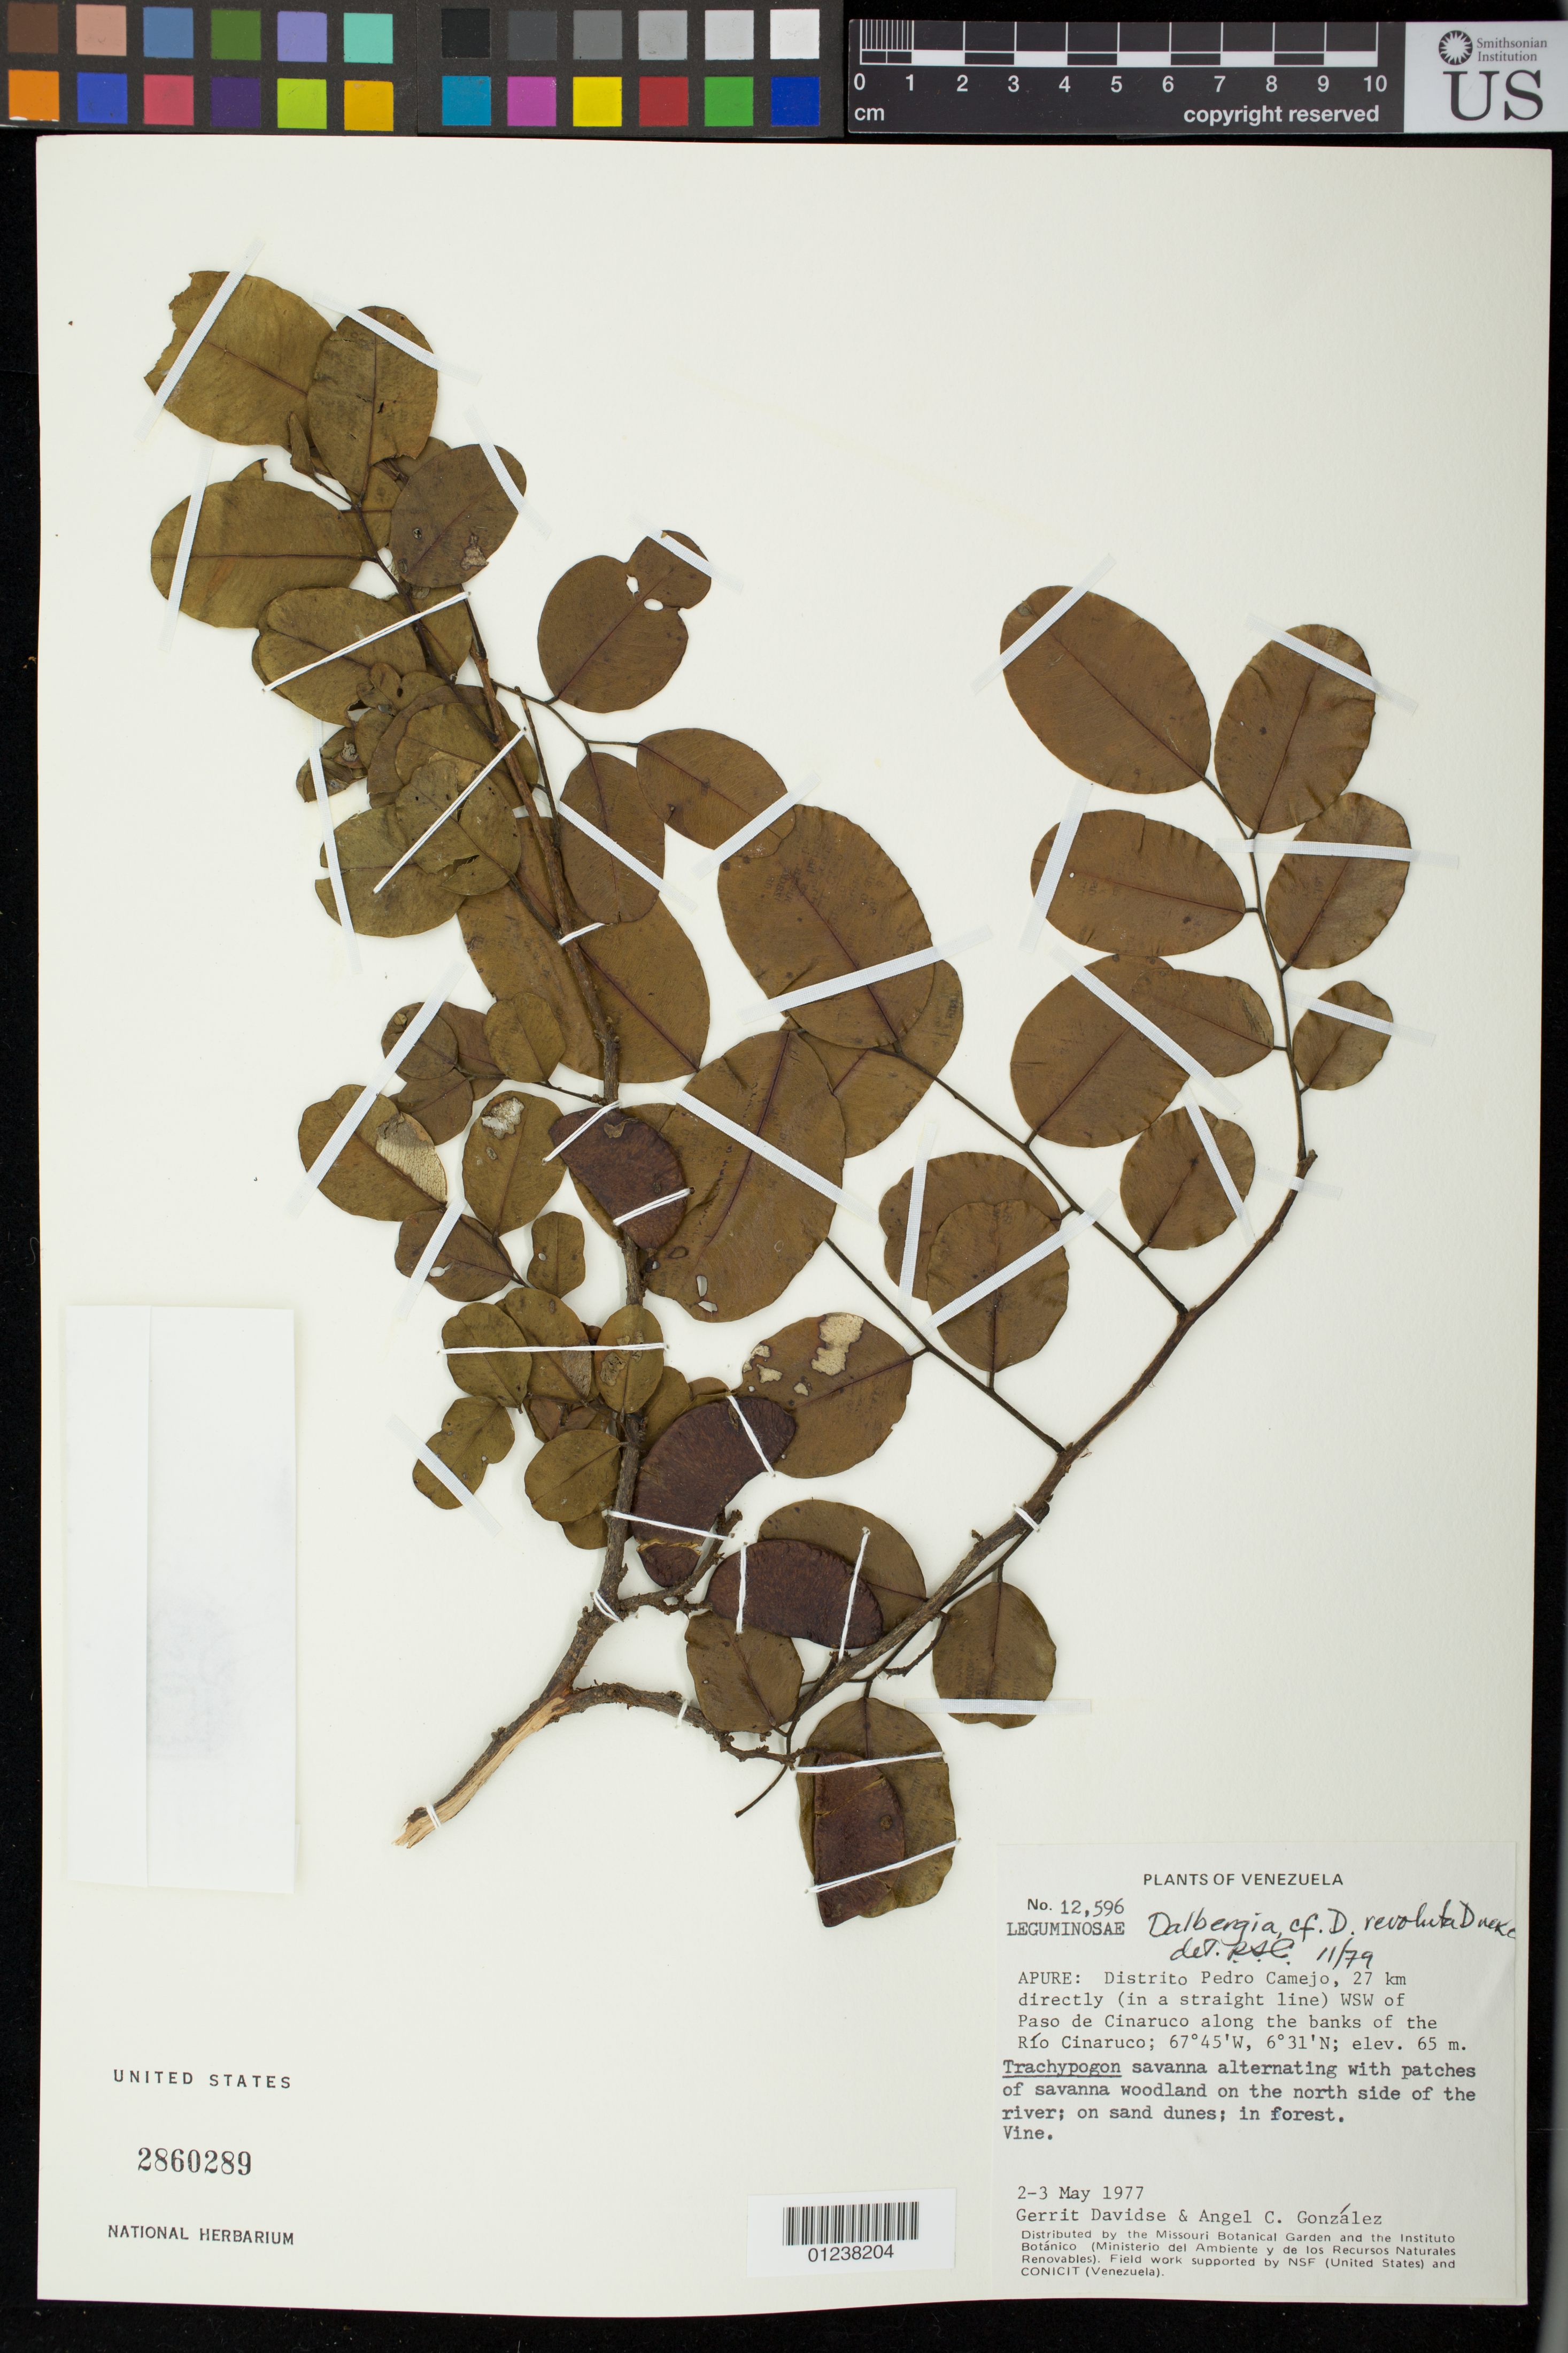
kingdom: Plantae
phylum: Tracheophyta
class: Magnoliopsida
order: Fabales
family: Fabaceae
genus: Dalbergia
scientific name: Dalbergia glauca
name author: (Desv.) Amshoff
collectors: G. Davidse & A. Gonzáles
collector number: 12596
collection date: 1977-05-02/1977-05-03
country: Venezuela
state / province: Apure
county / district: Pedro Camejo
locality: Distrito Pedro Camejo, 27 km directly (in a straight line) WSW of Paso de Cinaruco along the banks of the Río Cinaruco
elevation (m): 65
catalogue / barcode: US 2860289